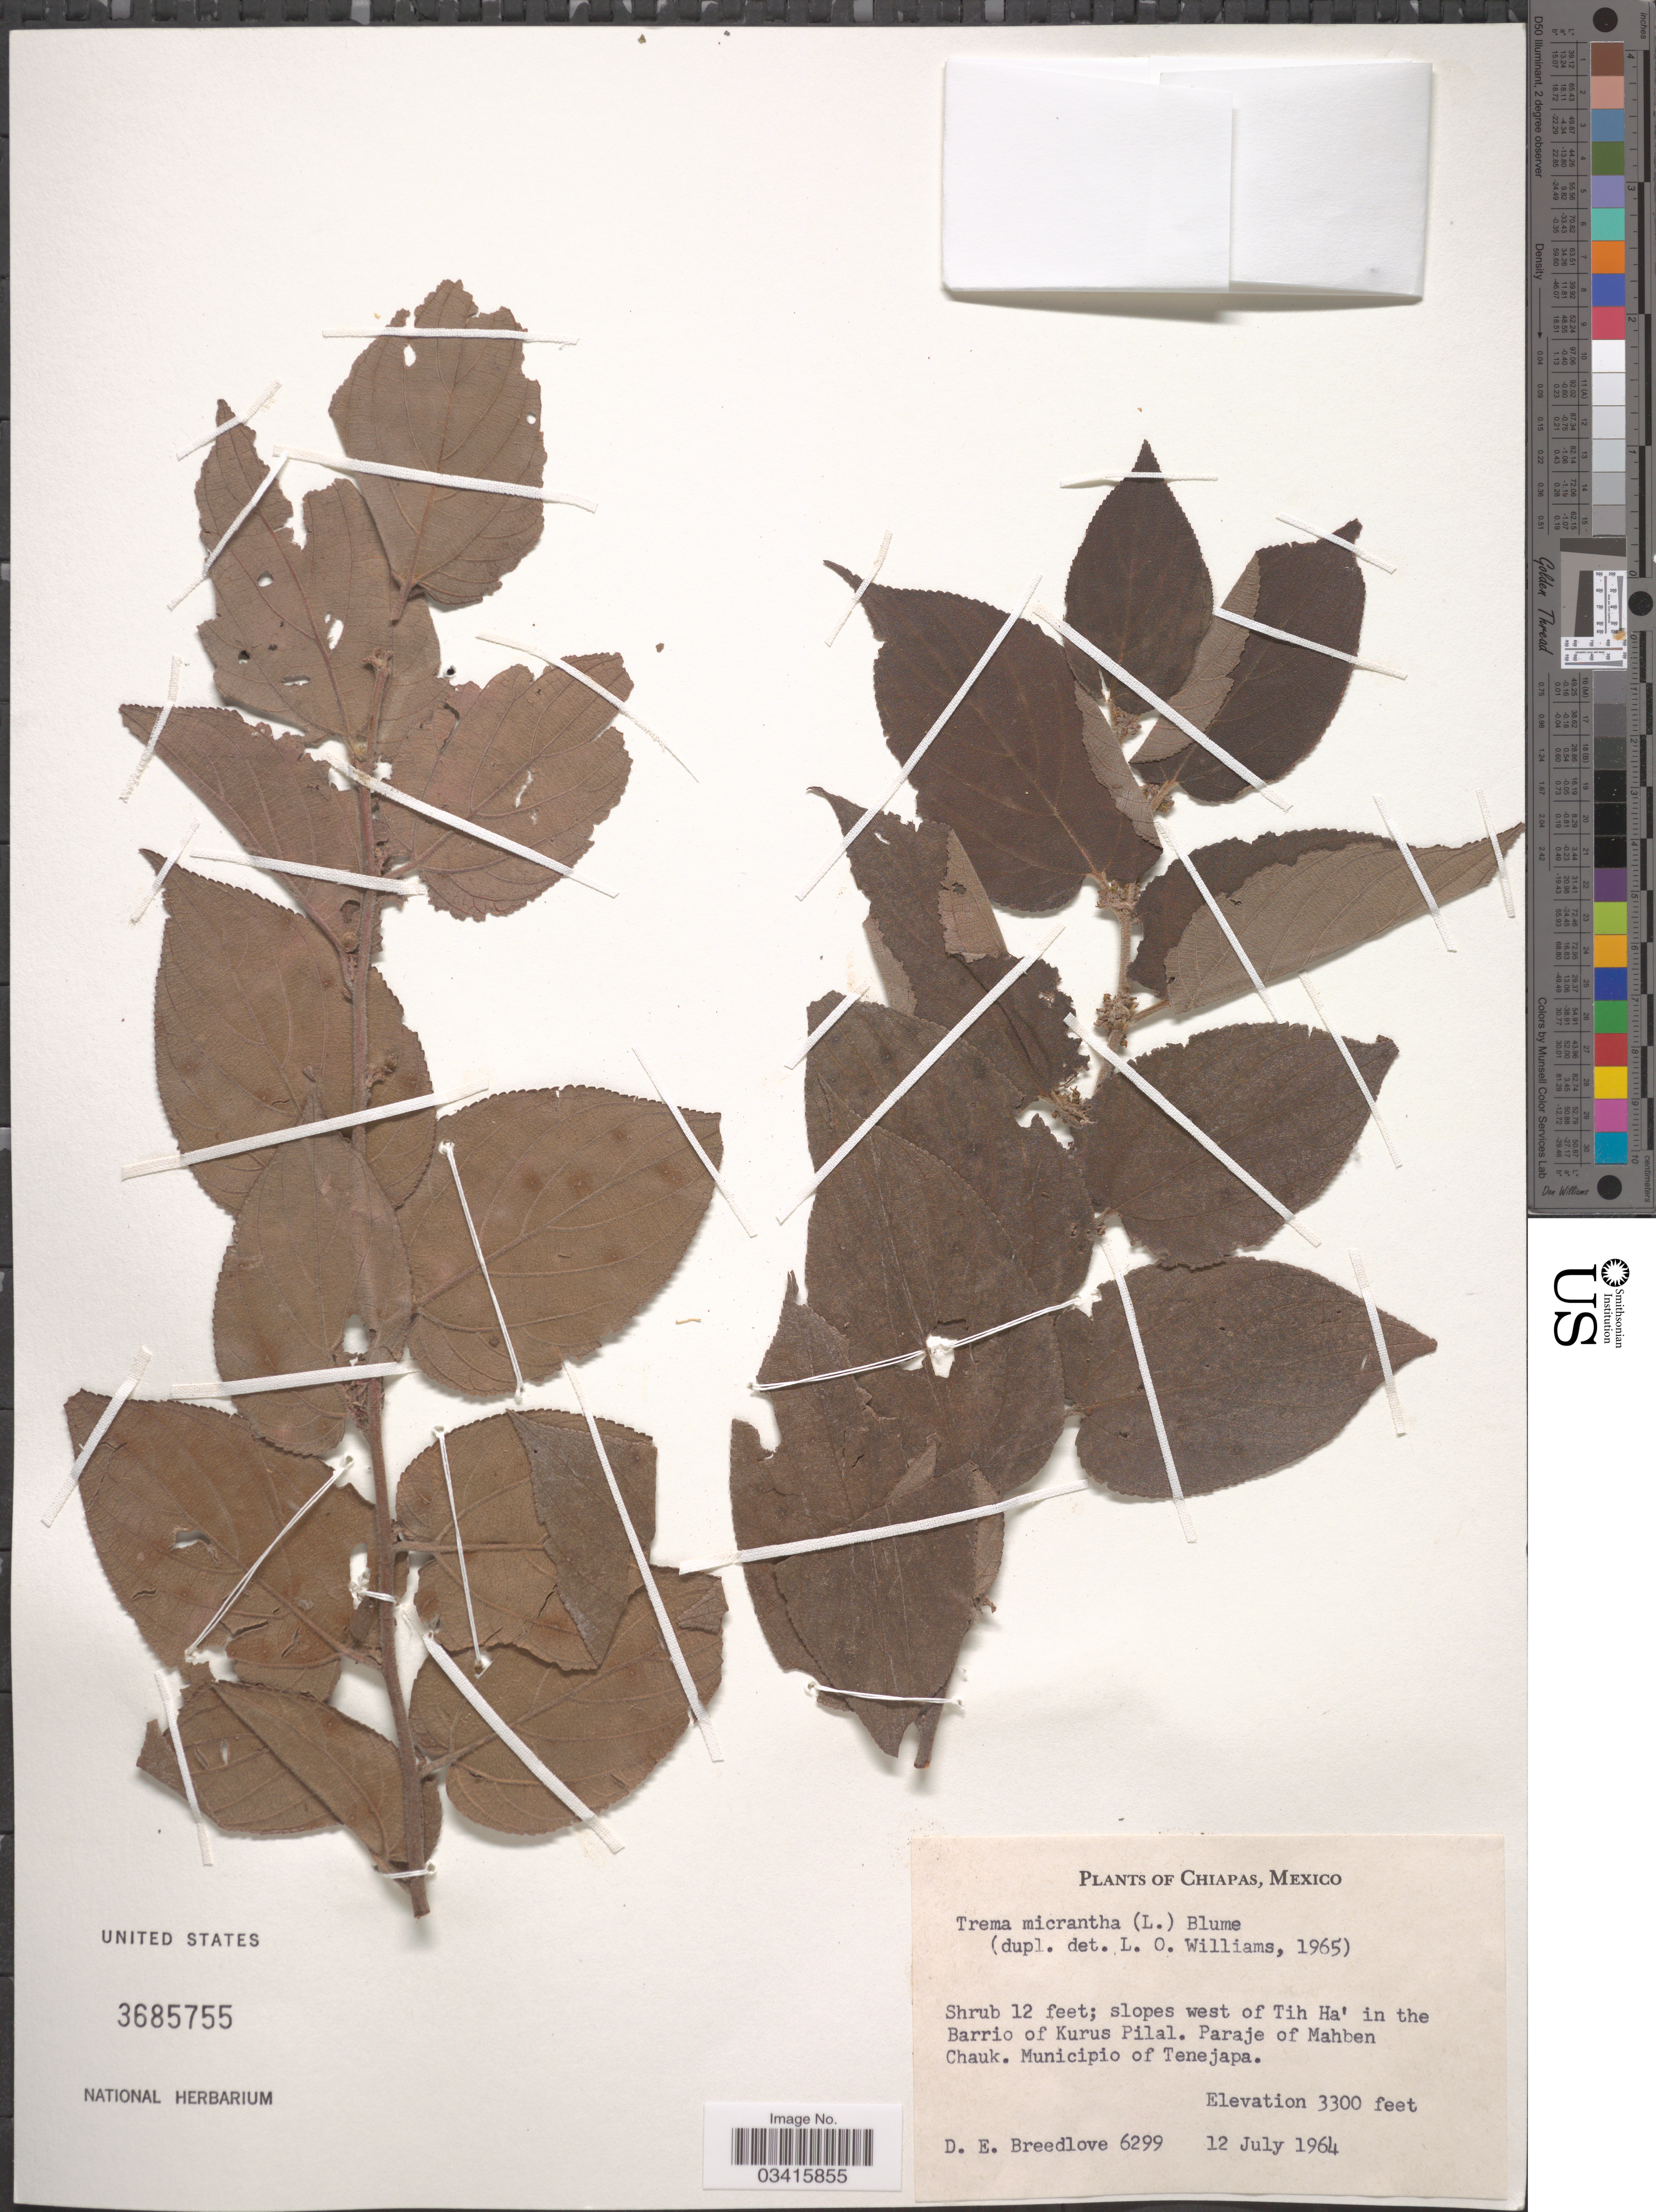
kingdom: Plantae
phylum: Tracheophyta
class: Magnoliopsida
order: Rosales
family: Cannabaceae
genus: Trema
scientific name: Trema micranthum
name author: (L.) Blume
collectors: D. E. Breedlove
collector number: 6299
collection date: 1964-07-12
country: Mexico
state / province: Chiapas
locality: Slopes west of Tih Ha' in the Barrio of Kurus Pilal. Paraje of Mahben Chauk. Municipio of Tenejapa.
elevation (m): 1006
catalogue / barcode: US 3685755